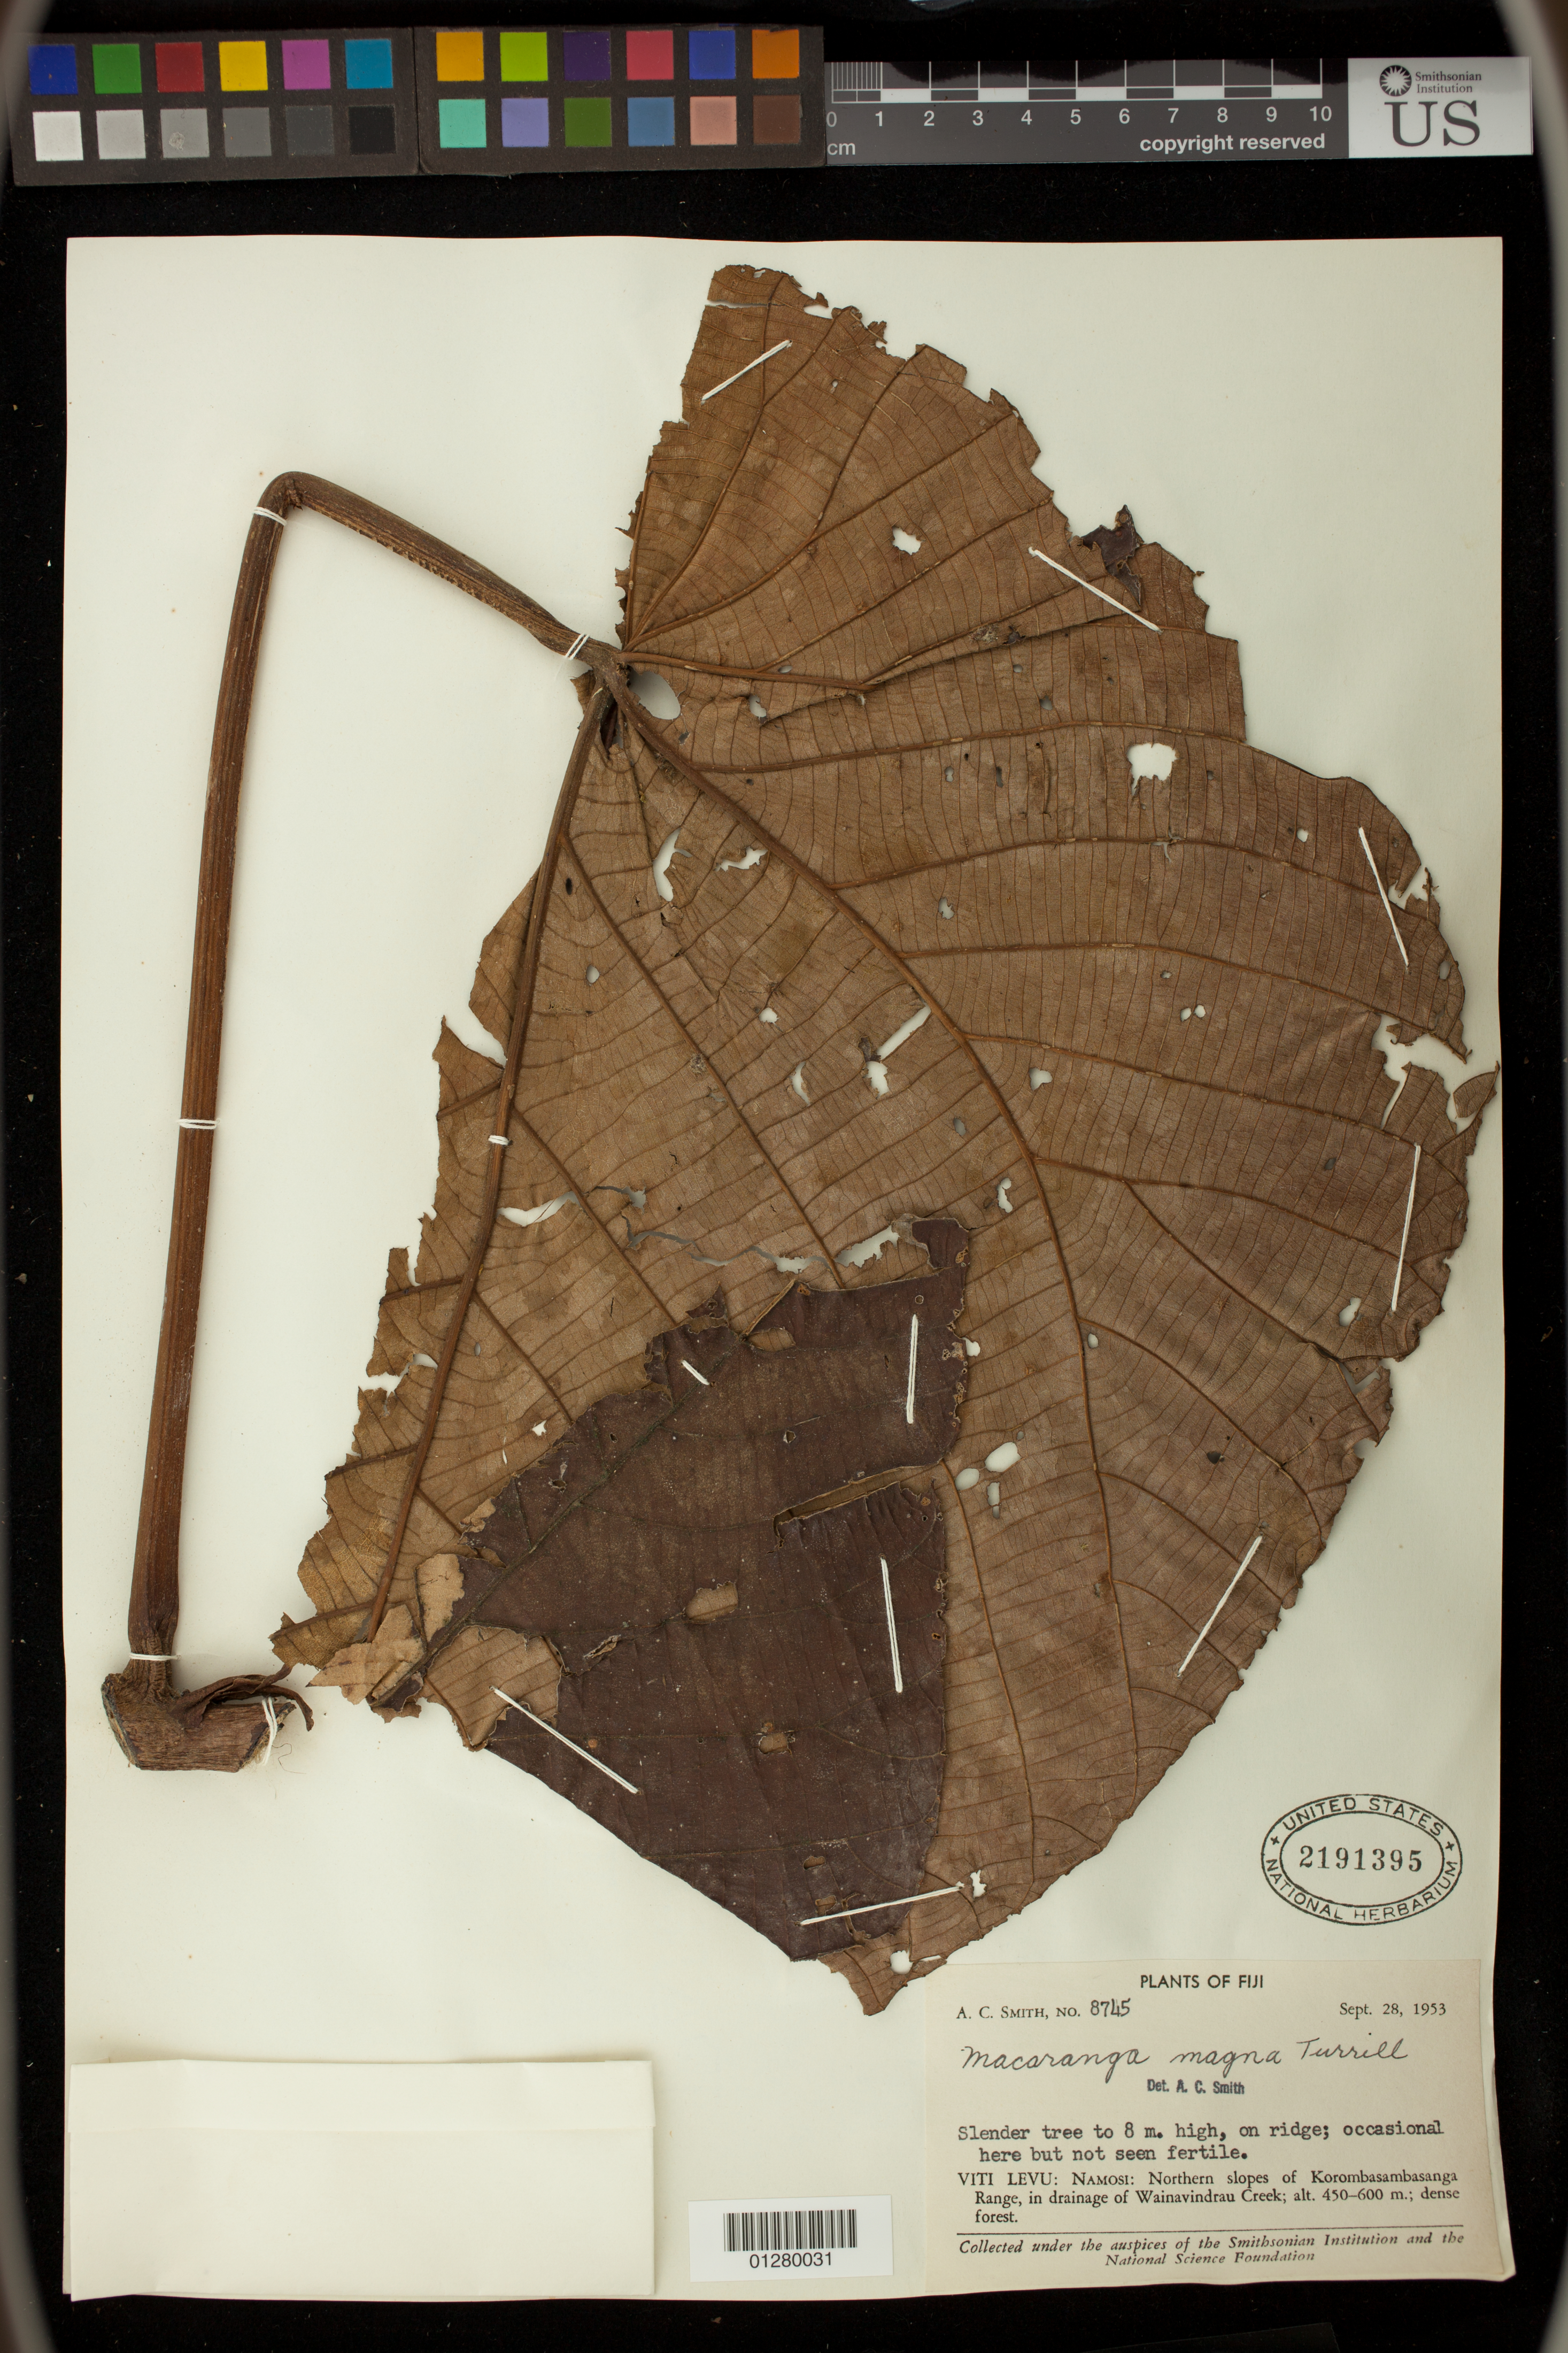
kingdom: Plantae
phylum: Tracheophyta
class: Magnoliopsida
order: Malpighiales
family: Euphorbiaceae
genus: Macaranga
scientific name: Macaranga magna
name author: Turrill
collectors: A. C. Smith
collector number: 8745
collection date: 1953-09-28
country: Fiji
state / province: Central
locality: Viti Levu: Namosi: Northern slopes of Korombasambasanga Range, in drainage of Wainavindrau Creek;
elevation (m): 450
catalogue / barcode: US 2191395